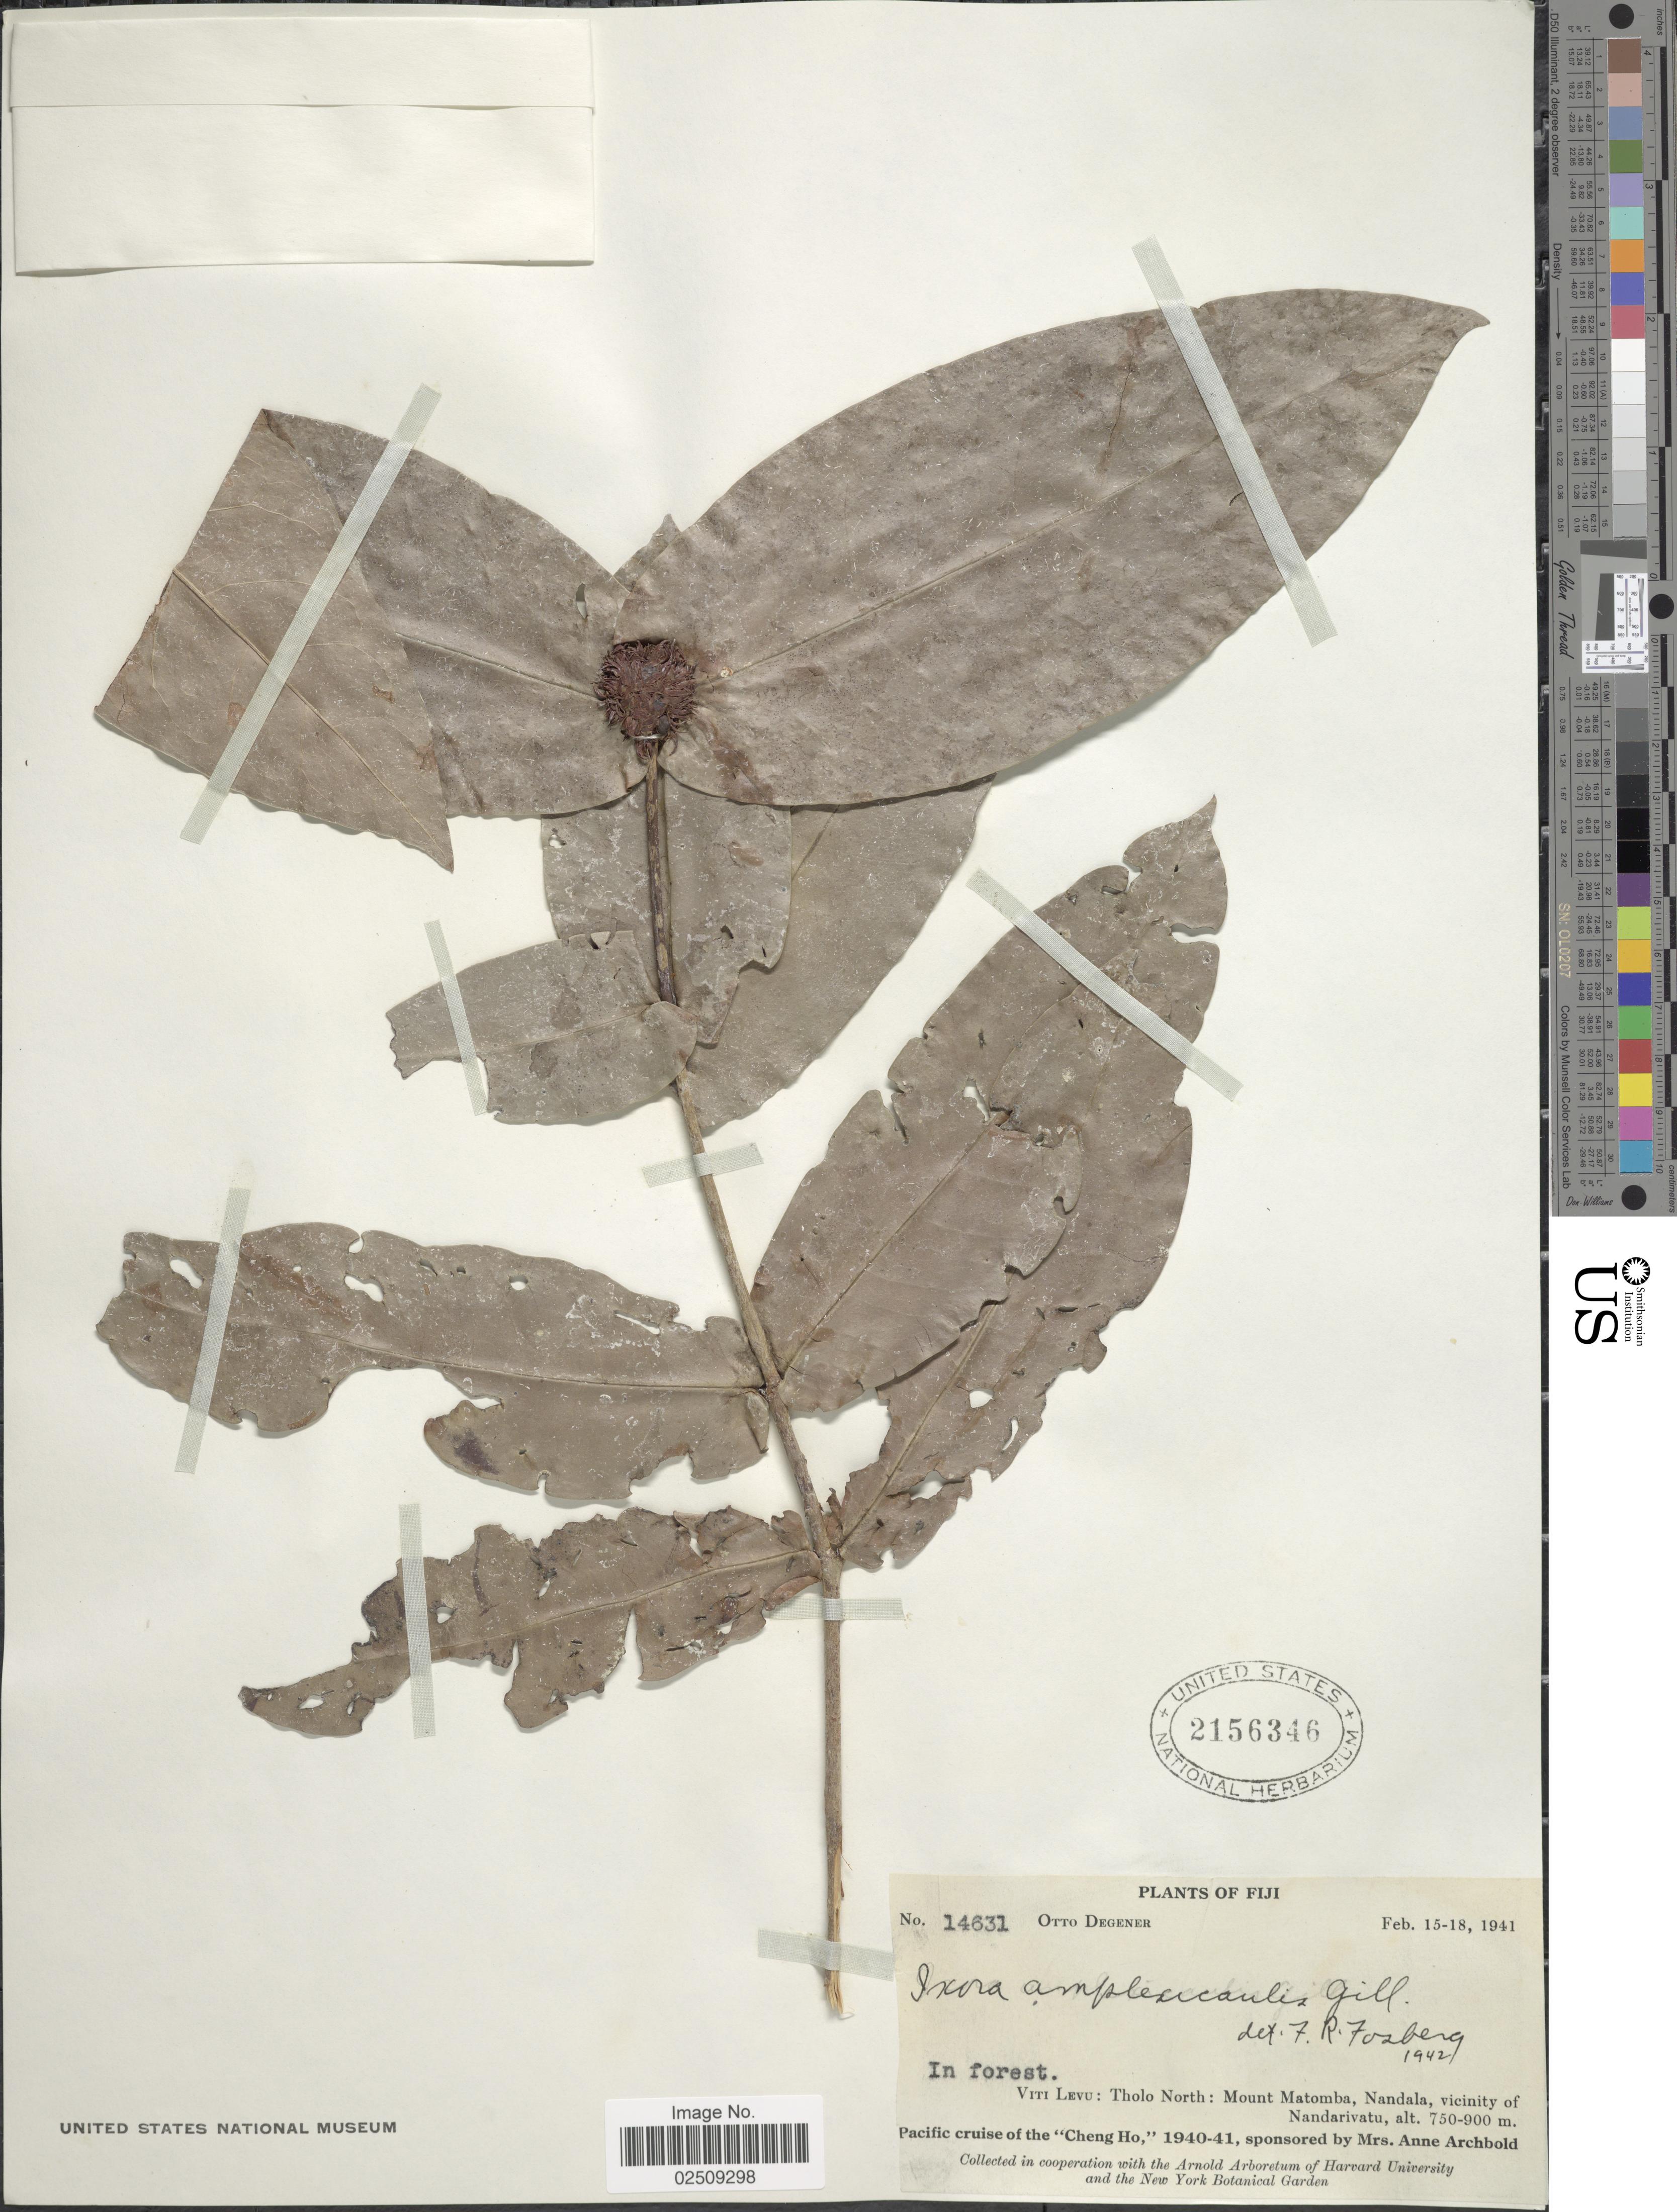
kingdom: Plantae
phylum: Tracheophyta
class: Magnoliopsida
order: Gentianales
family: Rubiaceae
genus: Ixora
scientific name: Ixora amplexicaulis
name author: Gillespie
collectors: O. Degener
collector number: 14631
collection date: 1941-02-15/1941-02-18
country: Fiji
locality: In forest. Viti Levu: Tholo North: Mount Matomba, Nandala, vicinity of Nandarivatu.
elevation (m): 750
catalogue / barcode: US 2156346